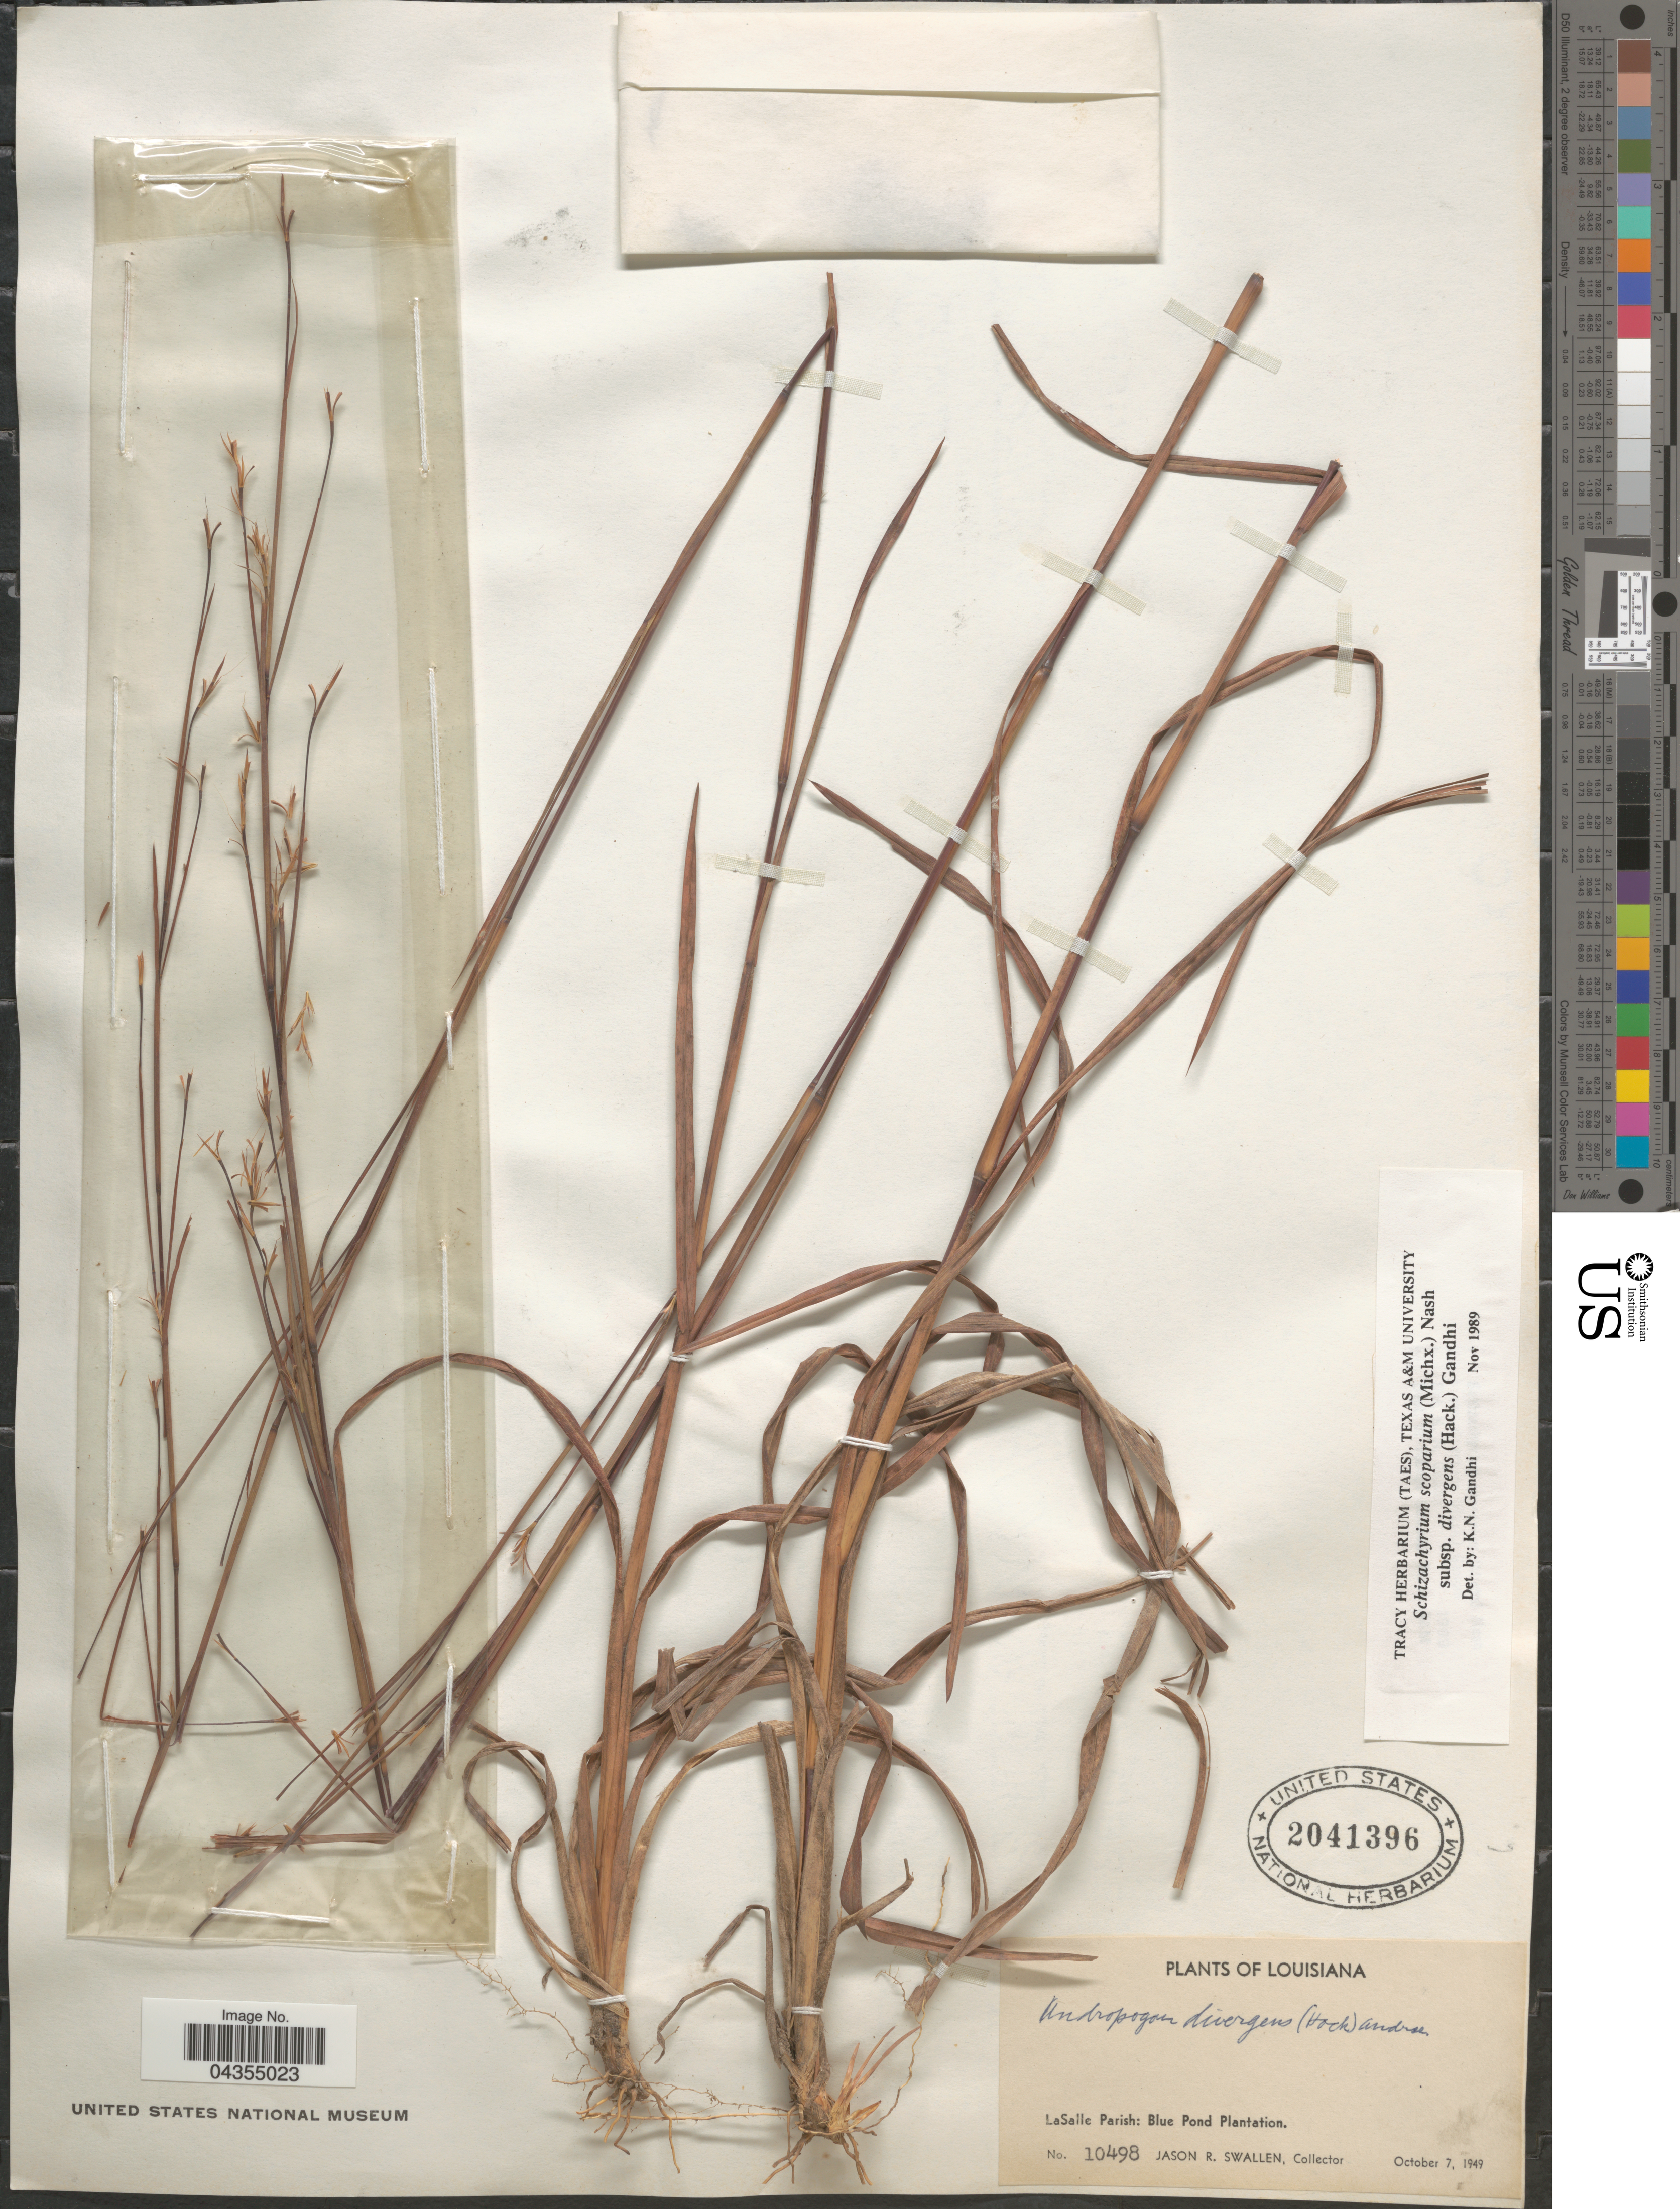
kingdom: Plantae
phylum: Tracheophyta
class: Liliopsida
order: Poales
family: Poaceae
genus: Schizachyrium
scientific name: Schizachyrium scoparium var. divergens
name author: (Hack.) Gould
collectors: J. R. Swallen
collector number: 10498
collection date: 1949-10-07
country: United States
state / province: Louisiana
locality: LaSalle Parish: Blue Pond Plantation.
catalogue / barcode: US 2041396